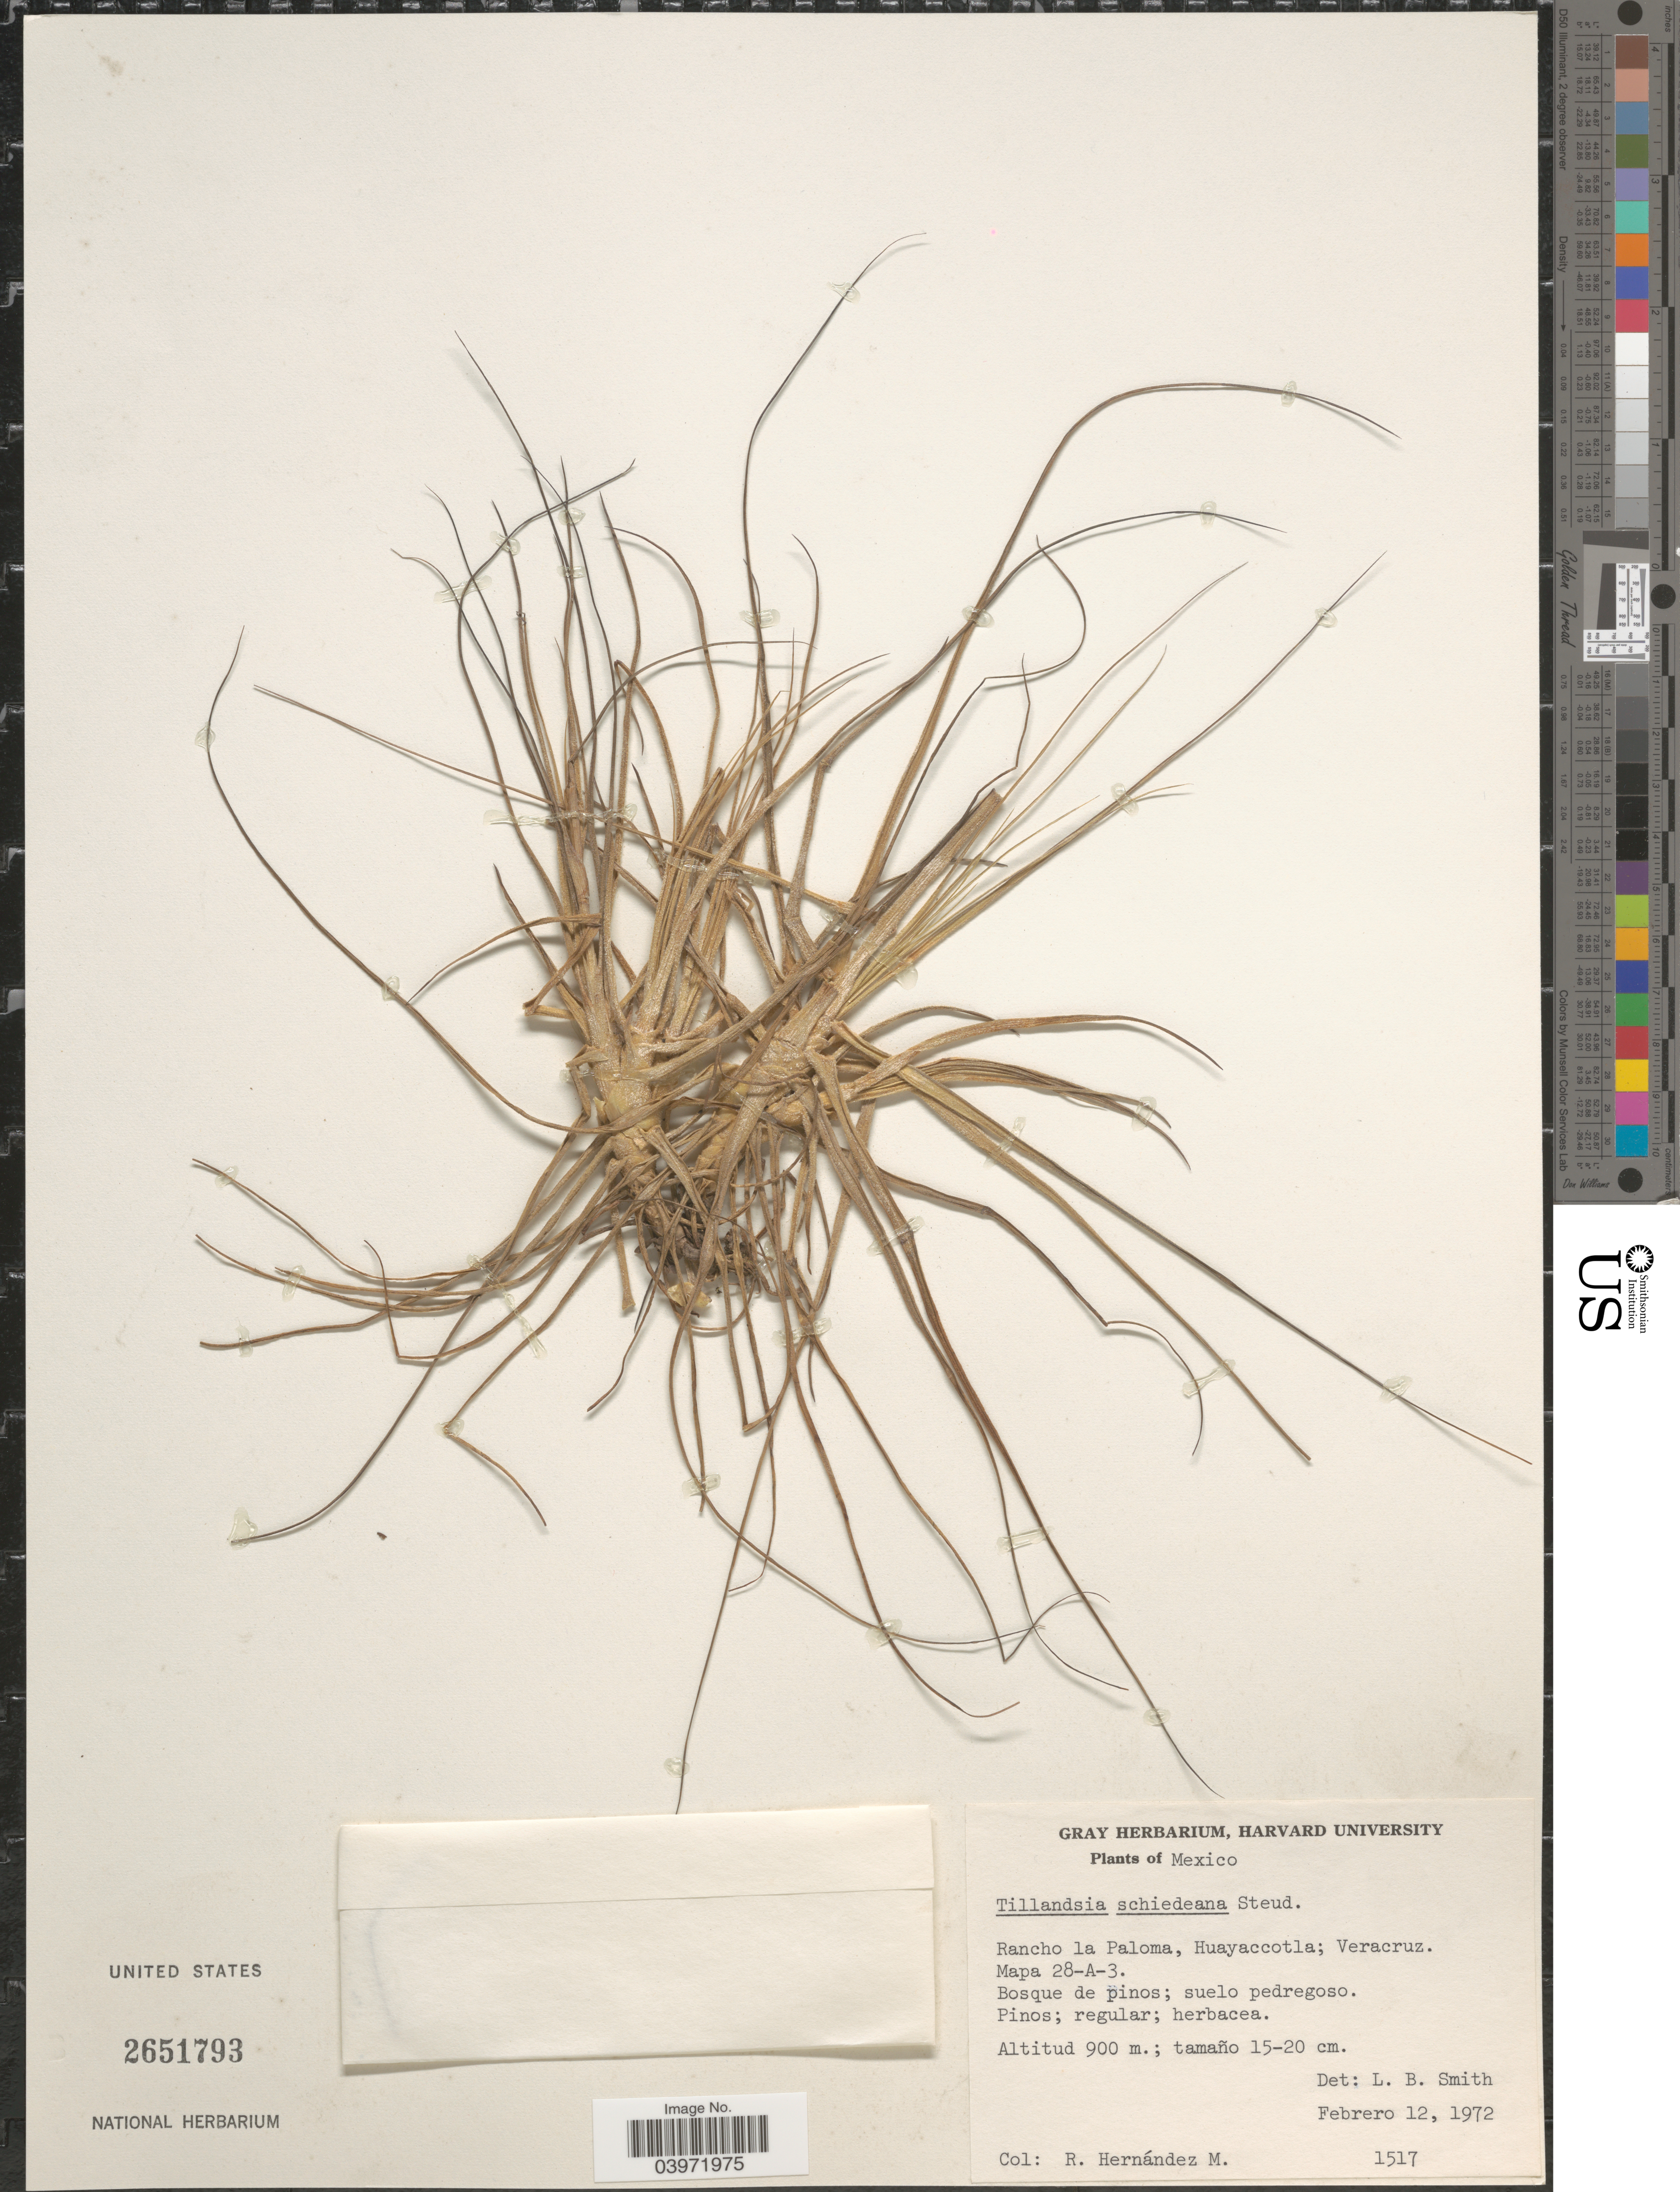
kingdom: Plantae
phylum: Tracheophyta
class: Liliopsida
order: Poales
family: Bromeliaceae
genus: Tillandsia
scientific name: Tillandsia schiedeana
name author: Steud.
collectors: R. Hernández M.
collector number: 1517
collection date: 1972-02-12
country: Mexico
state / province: Veracruz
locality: Rancho la Paloma, Huayaccotla; Veracruz. Mapa 28-A-3.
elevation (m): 900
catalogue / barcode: US 2651793